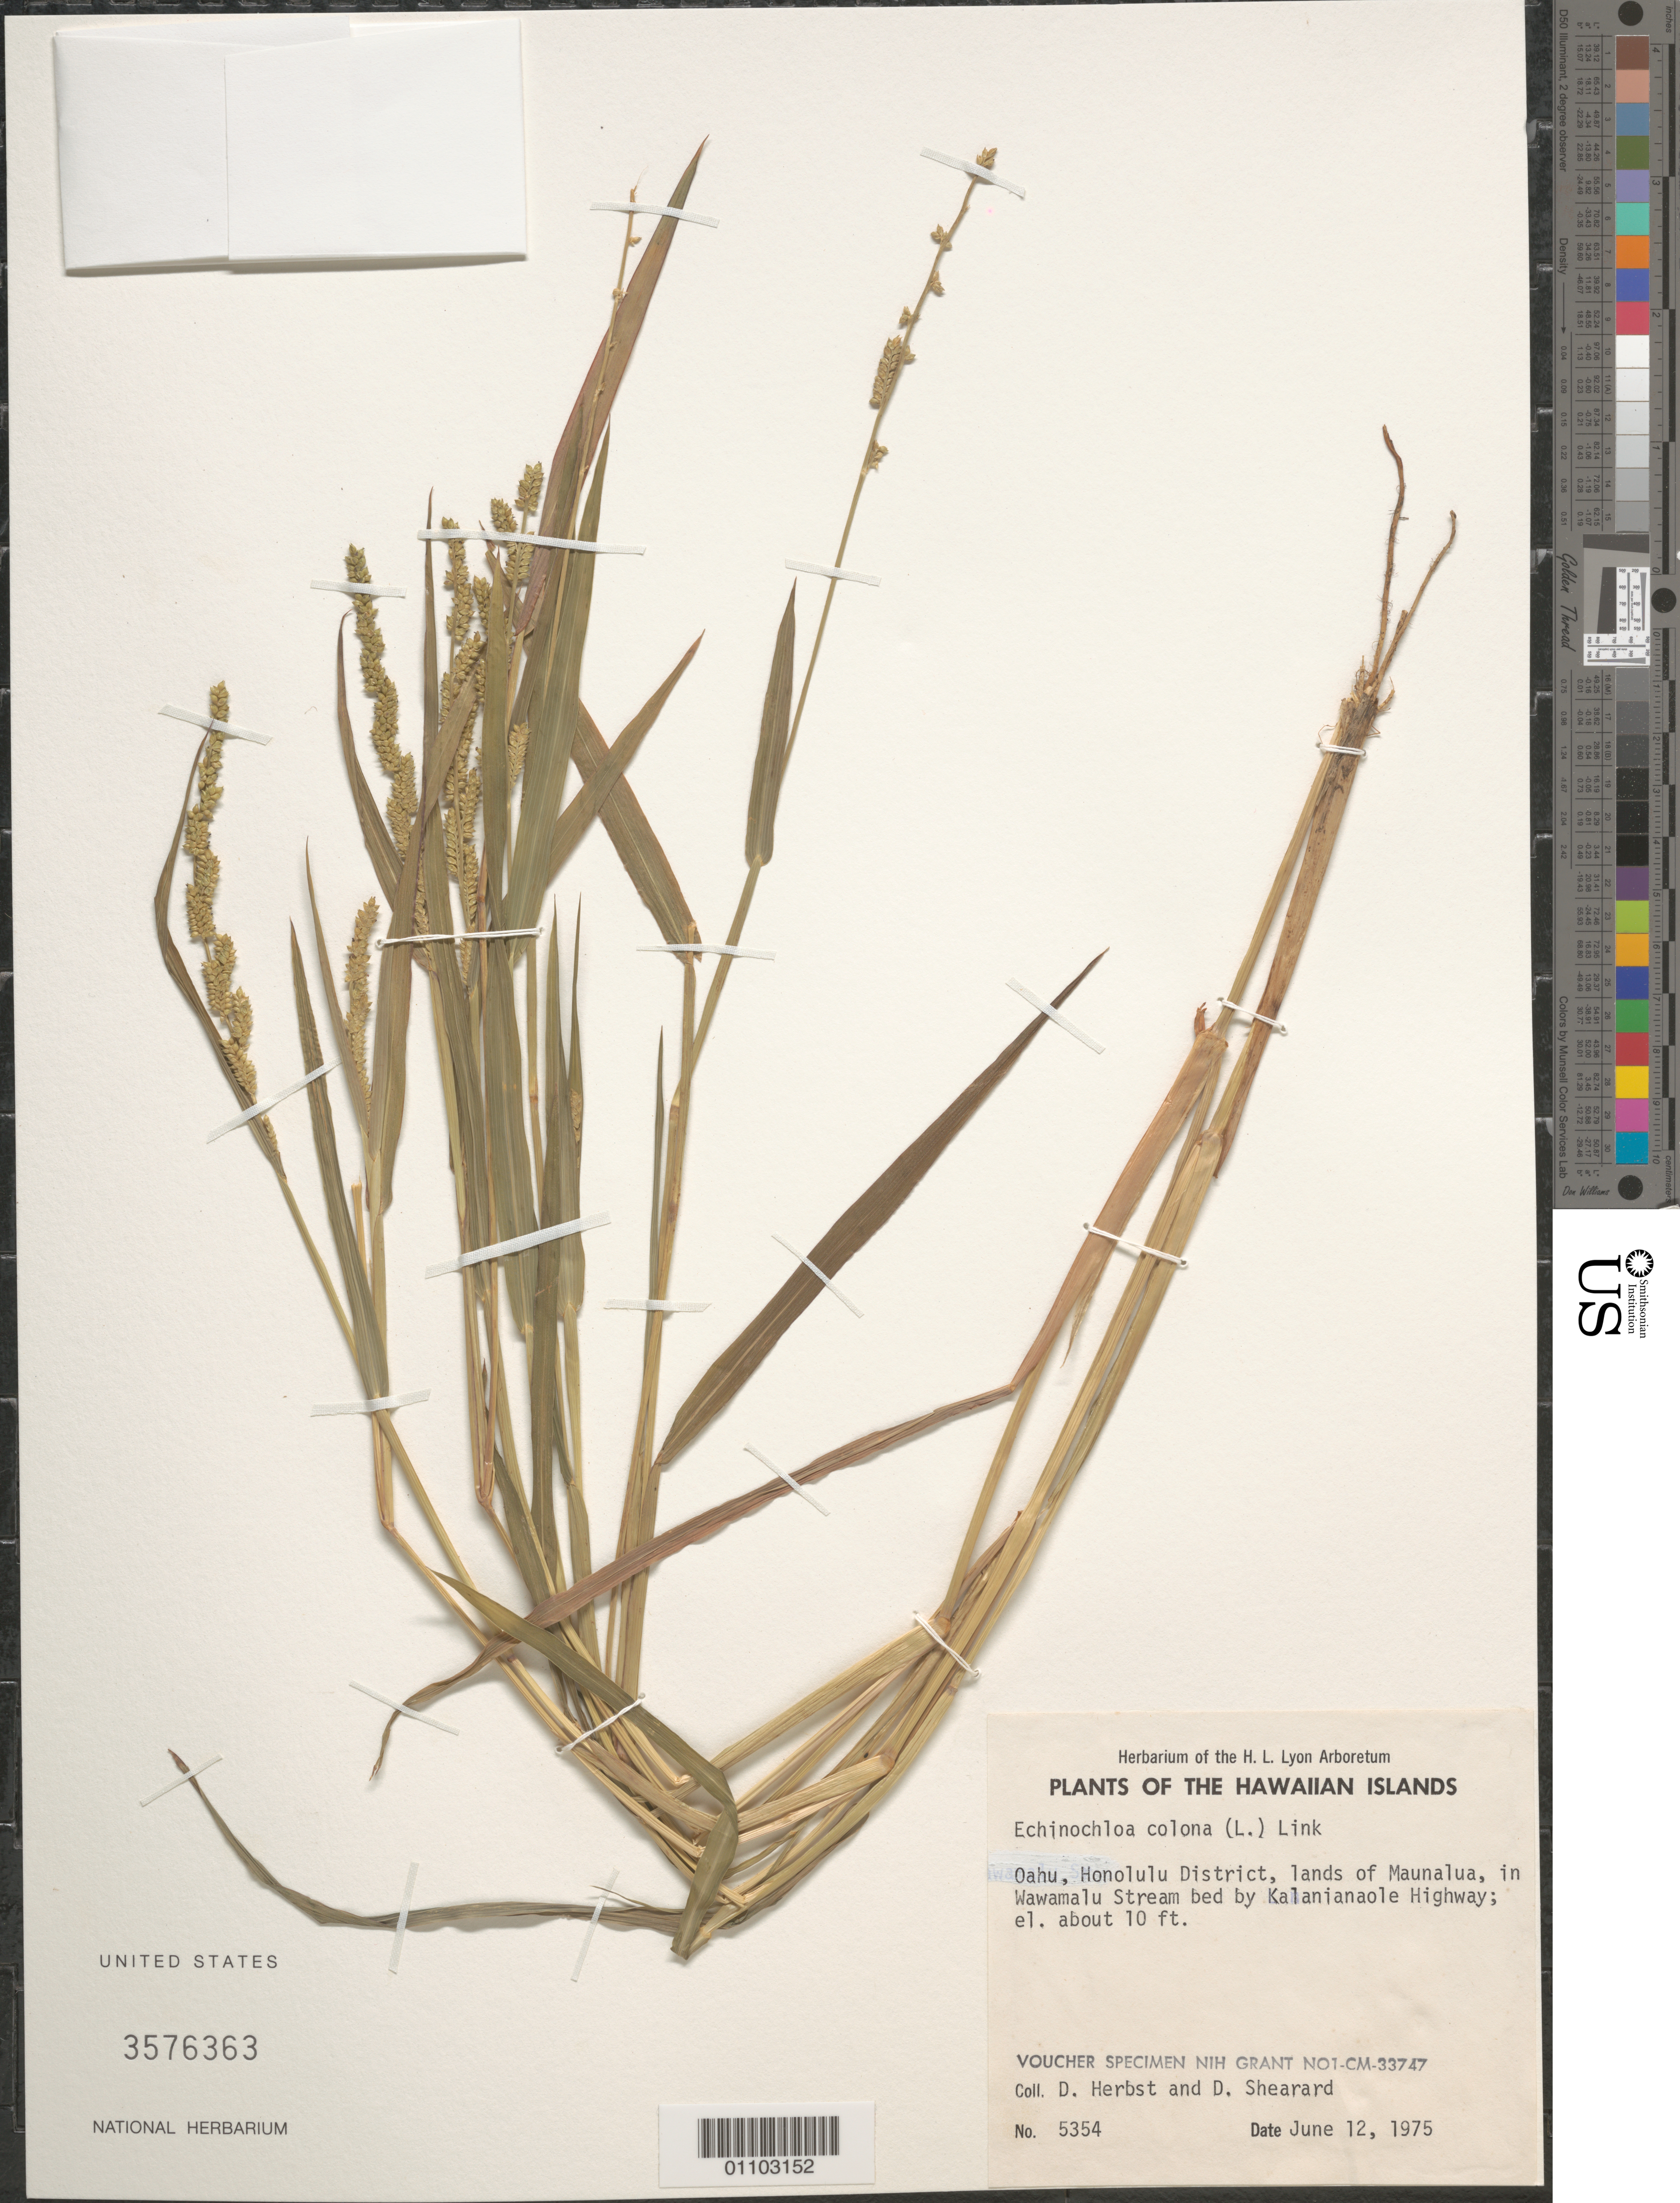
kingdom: Plantae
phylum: Tracheophyta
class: Liliopsida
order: Poales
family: Poaceae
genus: Echinochloa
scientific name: Echinochloa colona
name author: (L.) Link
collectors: D. Herbst & D. Shearard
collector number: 5354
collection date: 1975-06-12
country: United States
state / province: Hawaii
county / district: Honolulu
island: Oahu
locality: Honolulu District, lands of Maunalua, in Wawamalu Stream bed by Kalanianaole Highway.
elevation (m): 3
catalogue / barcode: US 3576363